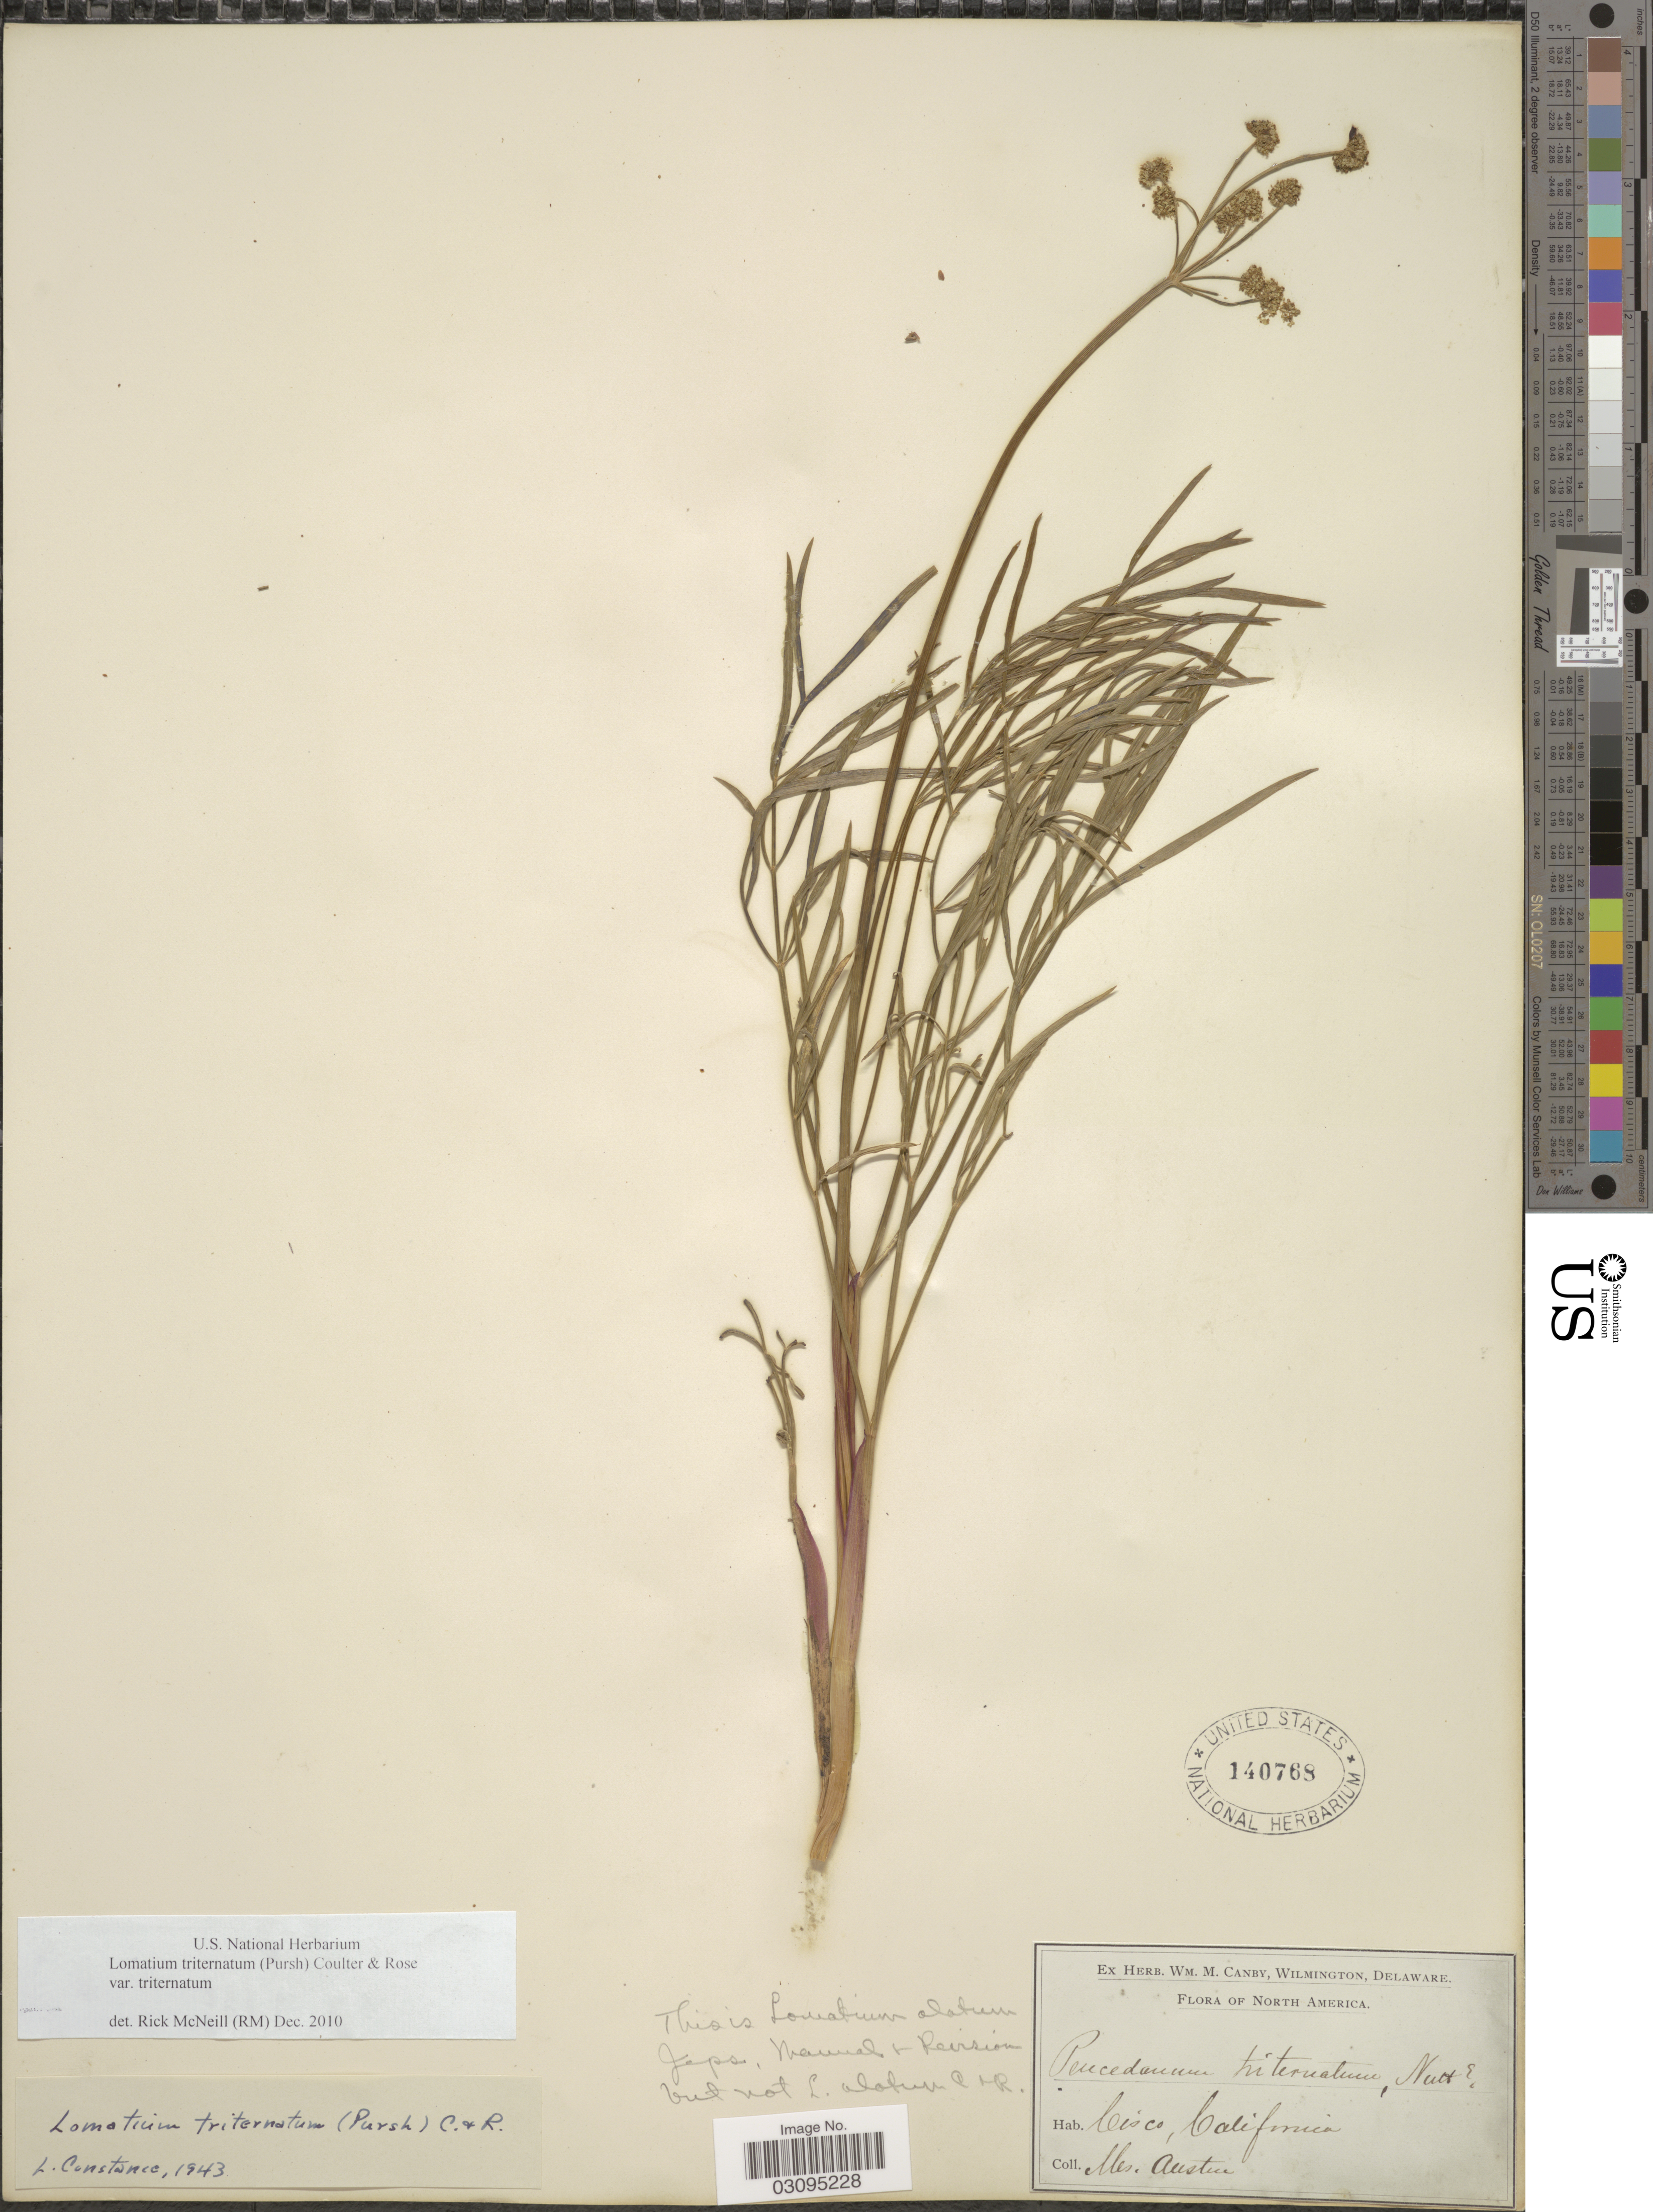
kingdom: Plantae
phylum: Tracheophyta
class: Magnoliopsida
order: Apiales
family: Apiaceae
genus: Lomatium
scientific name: Lomatium triternatum var. triternatum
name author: (Pursh) J.M. Coult. & Rose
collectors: -. Austin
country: United States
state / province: California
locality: Cisco.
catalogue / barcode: US 140768